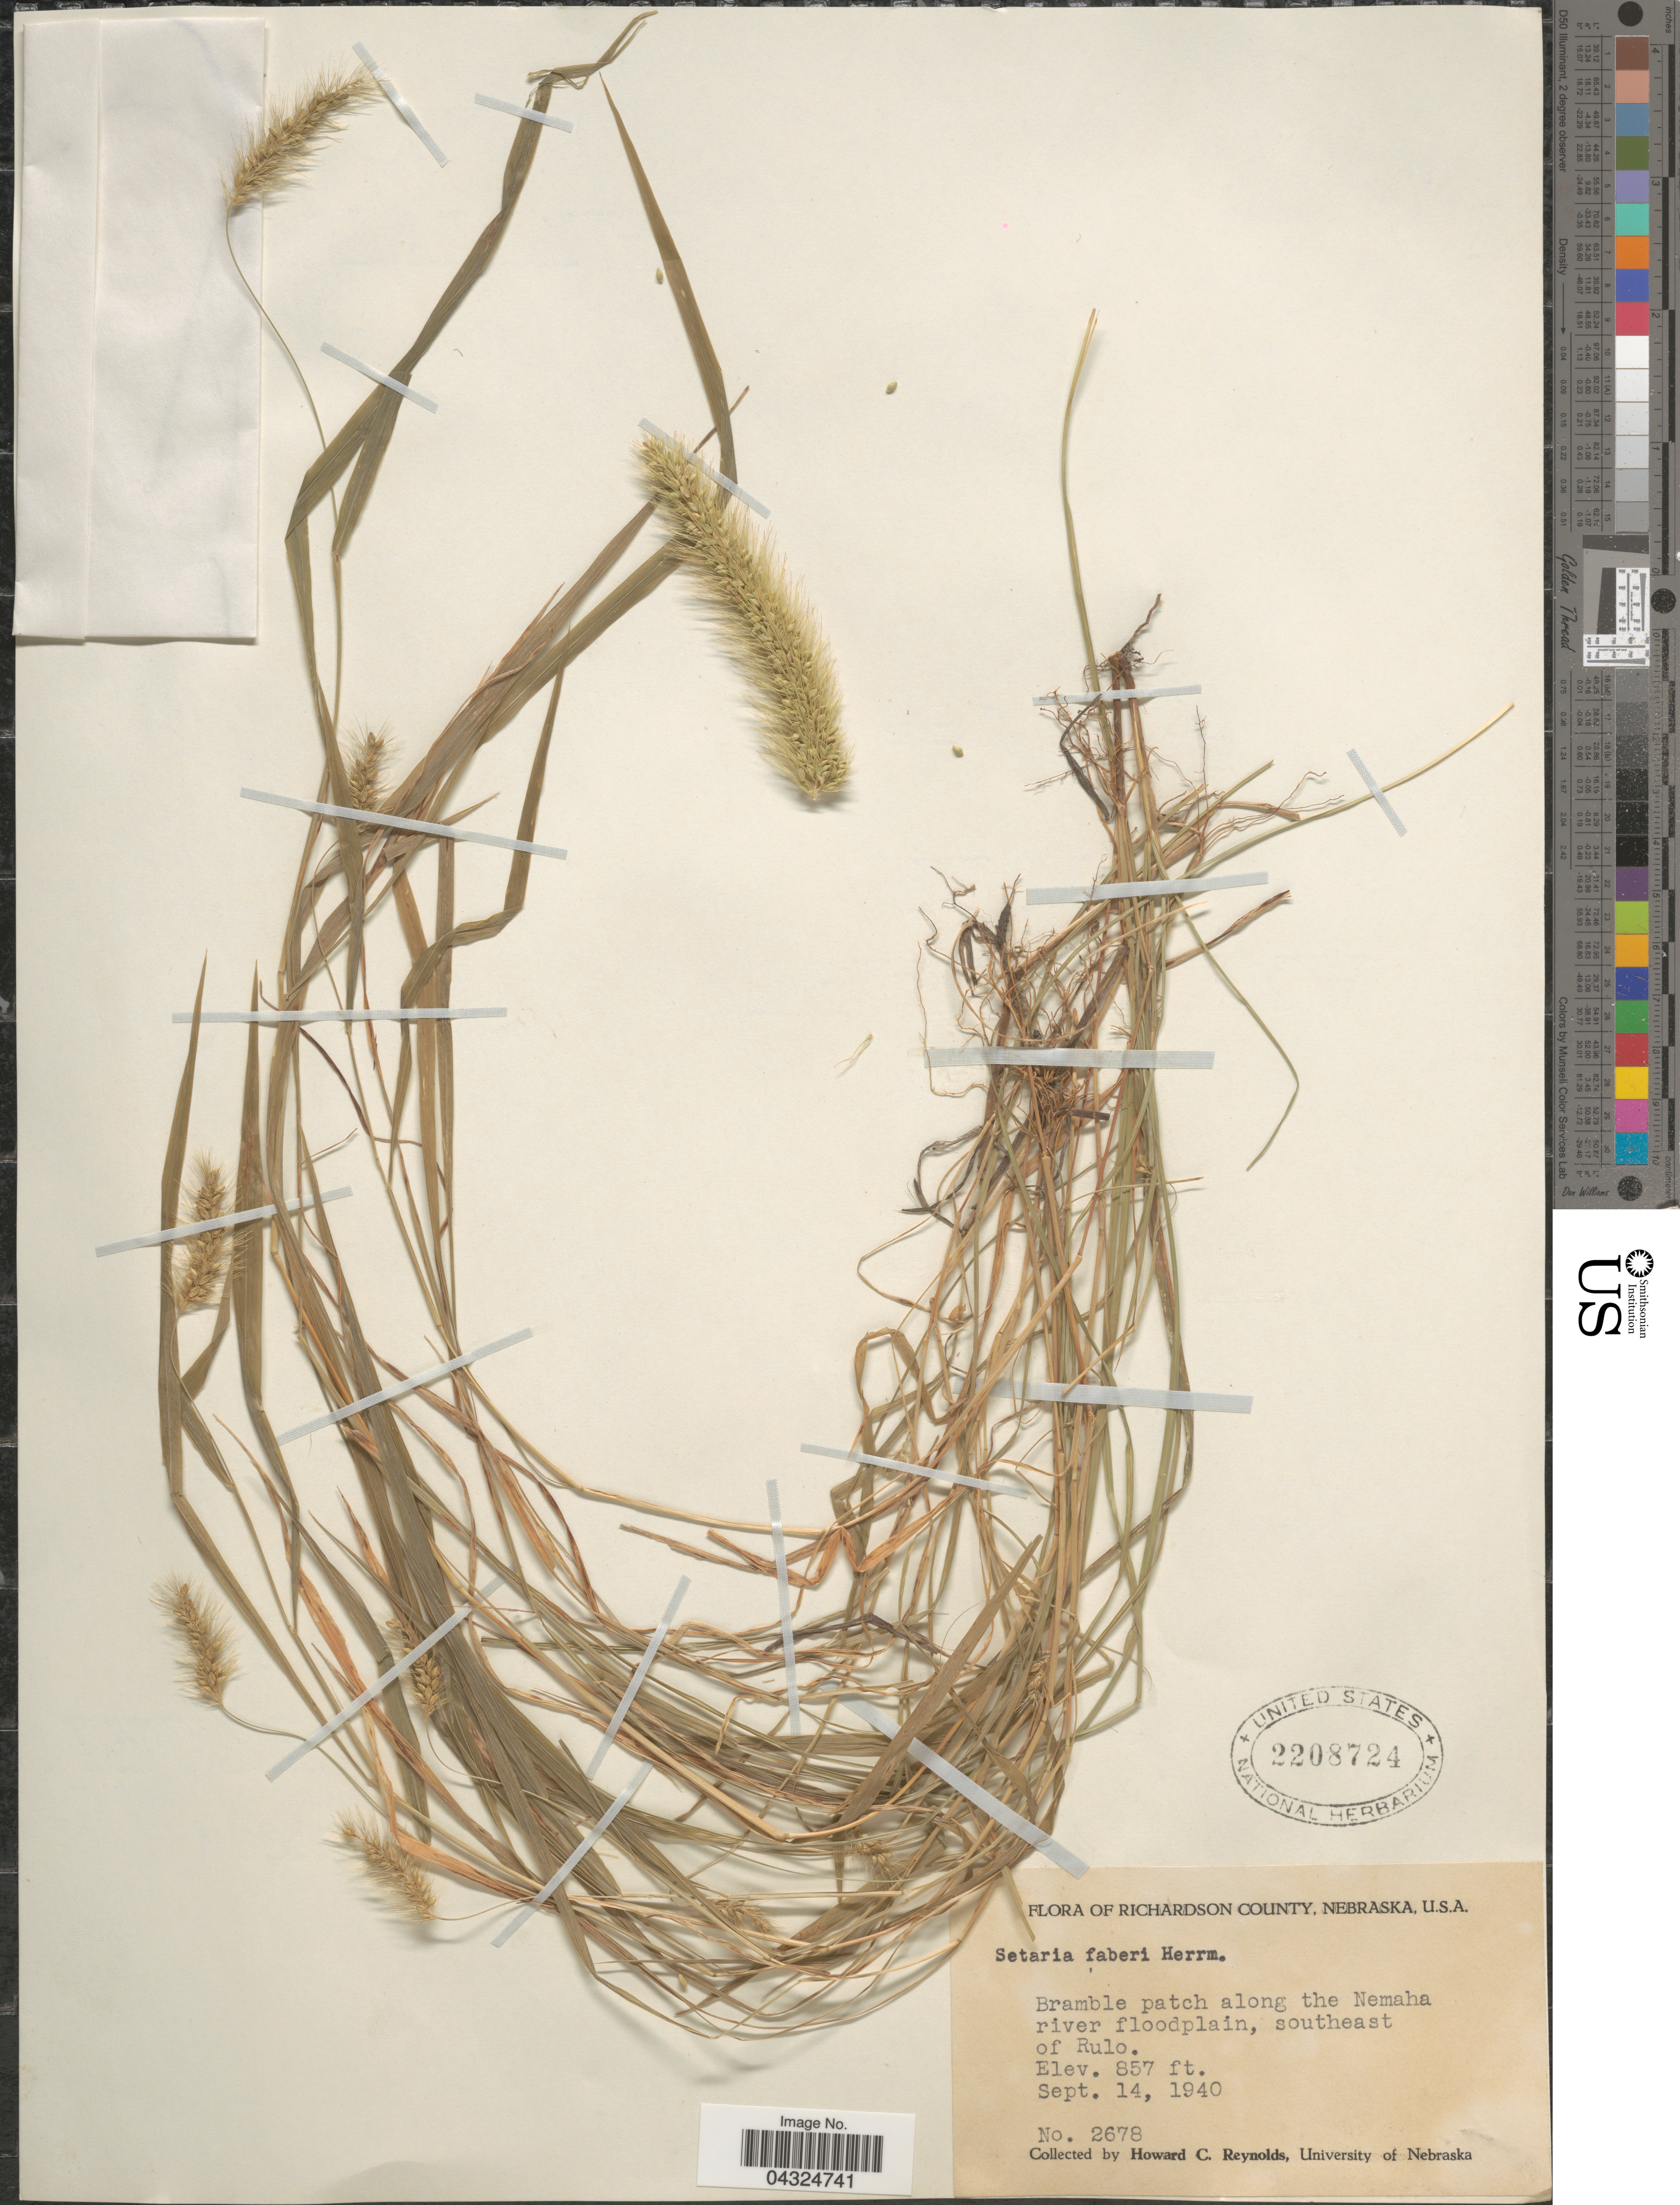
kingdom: Plantae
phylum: Tracheophyta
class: Liliopsida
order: Poales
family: Poaceae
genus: Setaria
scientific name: Setaria faberi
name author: R.A.W. Herrm.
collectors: H. Reynolds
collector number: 2678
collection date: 1940-09-14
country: United States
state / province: Nebraska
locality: Richardson County. Bramble patch along the Nemaha river floodplain, southeast of Rulo.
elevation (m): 261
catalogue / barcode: US 2208724